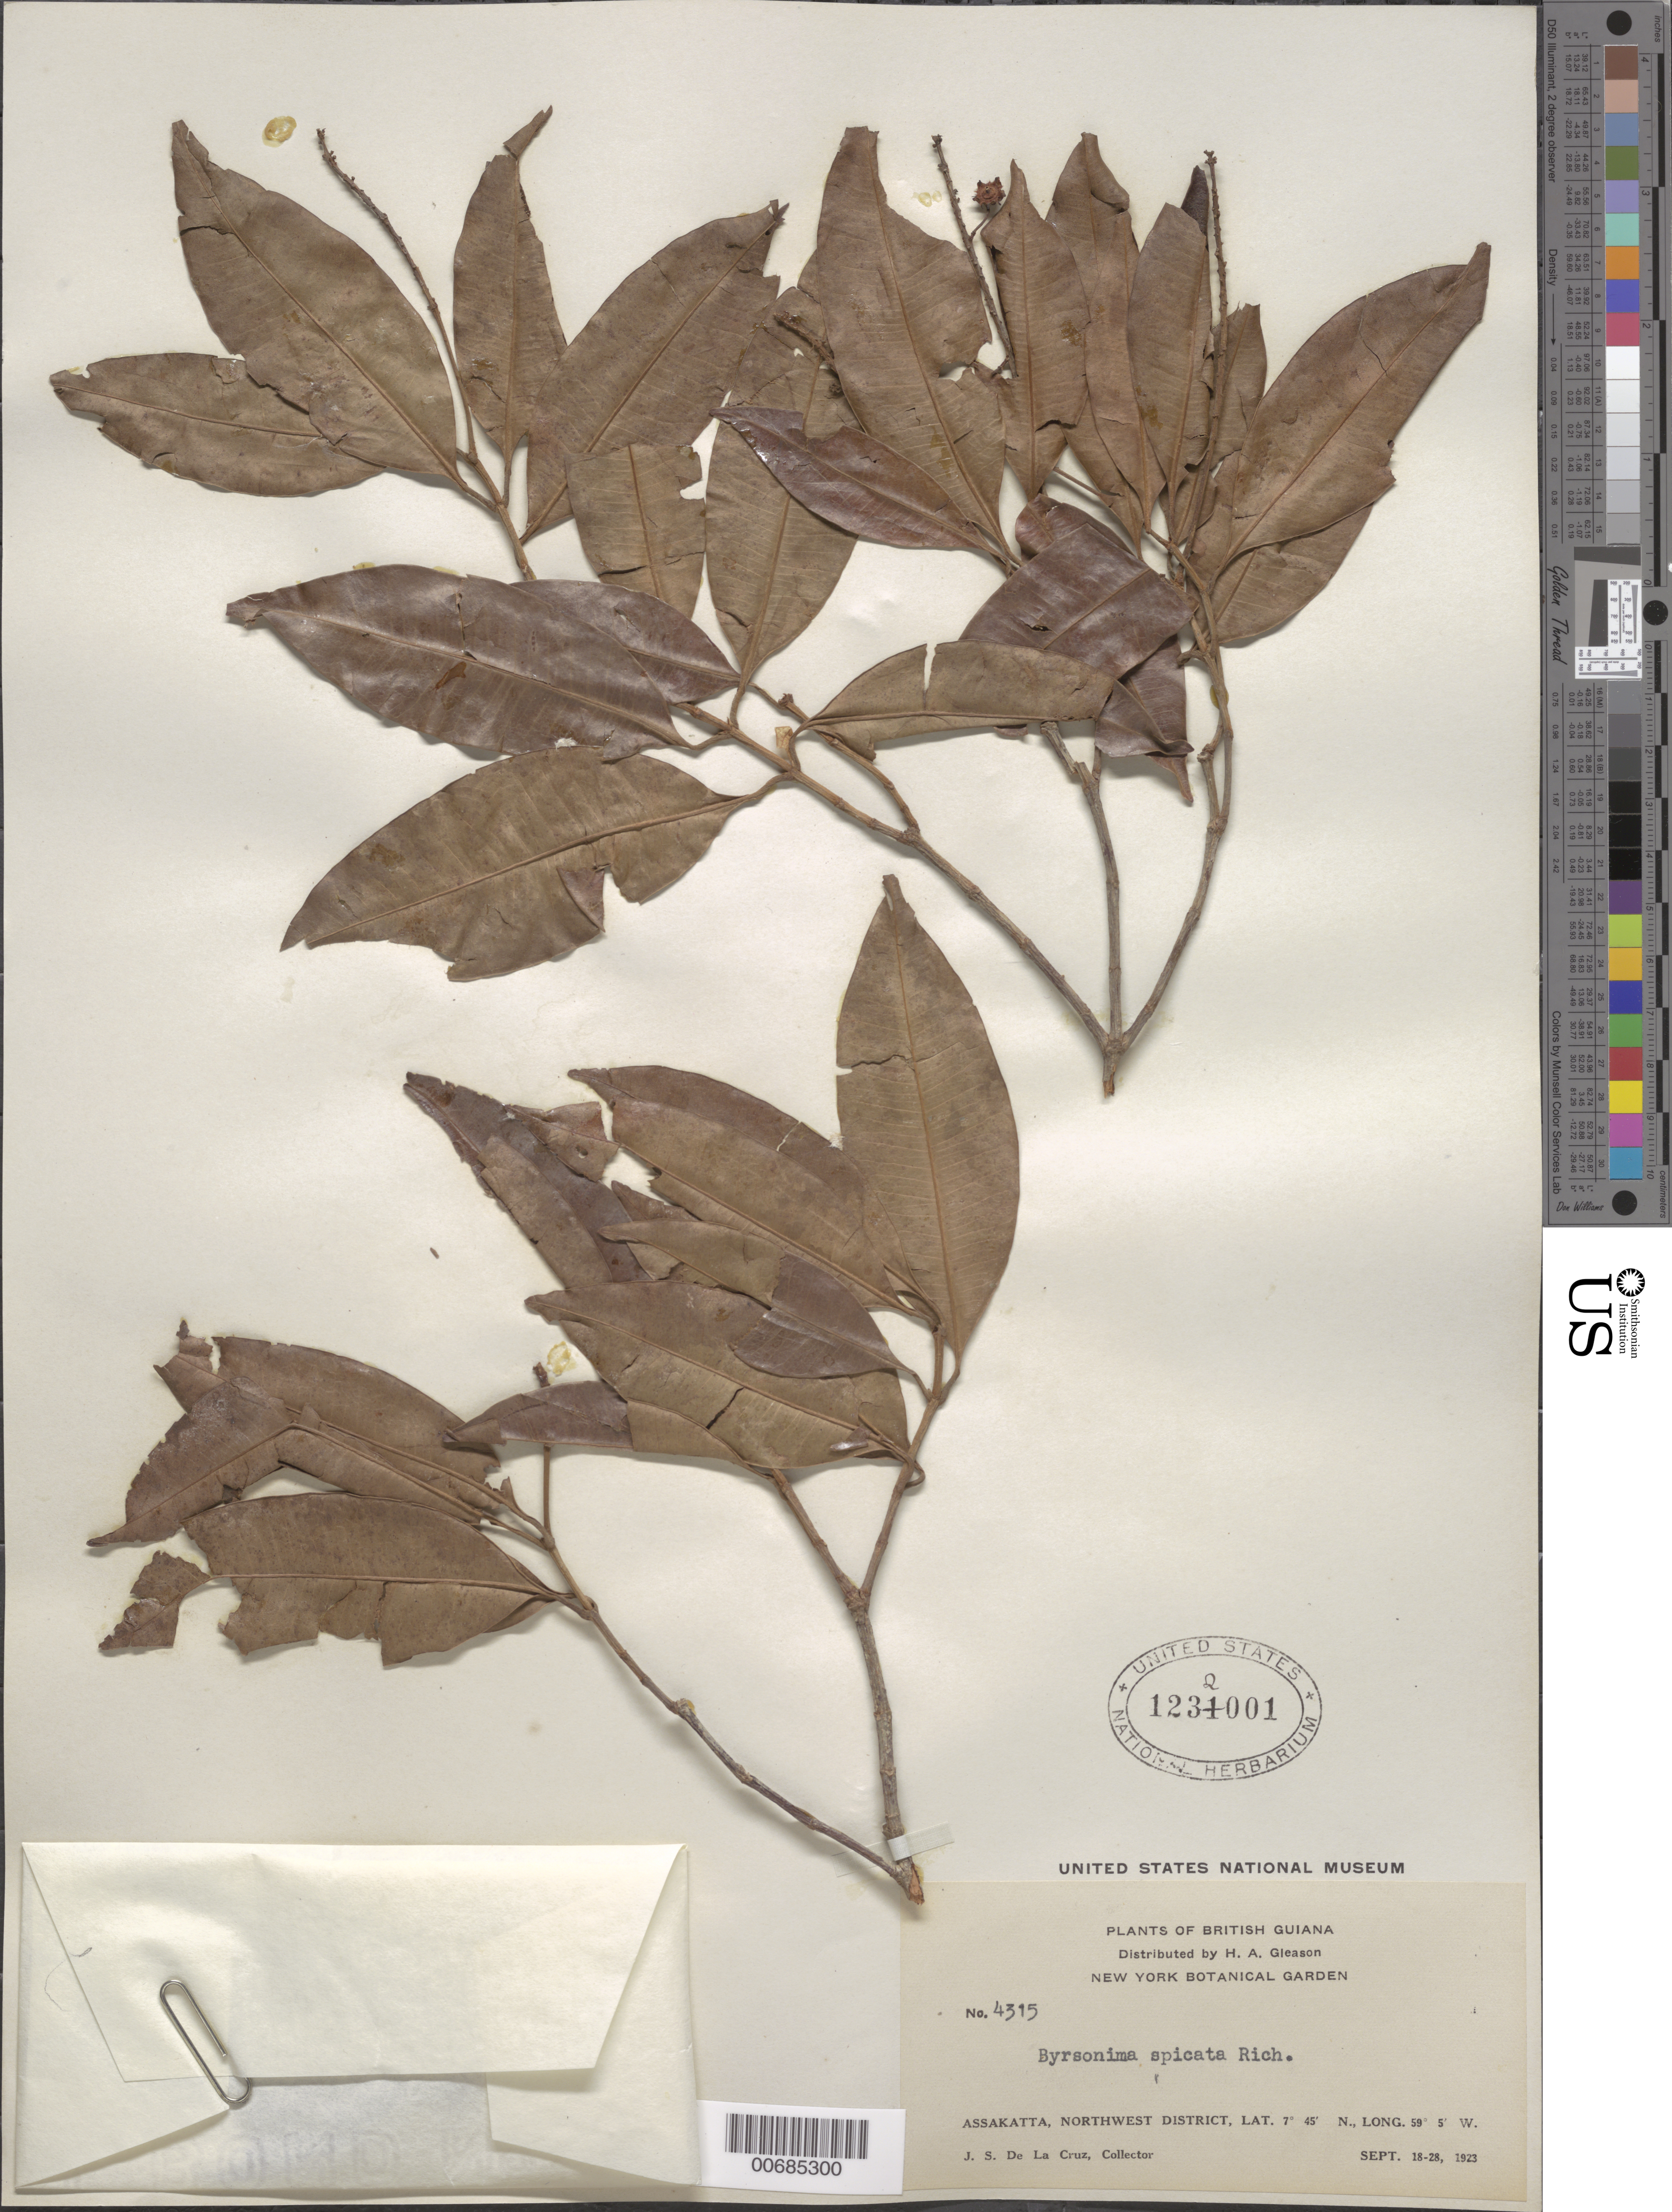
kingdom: Plantae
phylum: Tracheophyta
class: Magnoliopsida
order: Malpighiales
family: Malpighiaceae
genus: Byrsonima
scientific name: Byrsonima spicata (Cav.) DC.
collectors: J. S. de la Cruz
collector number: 4315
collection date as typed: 18-Sep-23 to 28-Sep-23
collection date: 1923-09-18/1923-09-28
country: Guyana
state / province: Barima-Waini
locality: Assakatta, NW District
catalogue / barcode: US 1232001